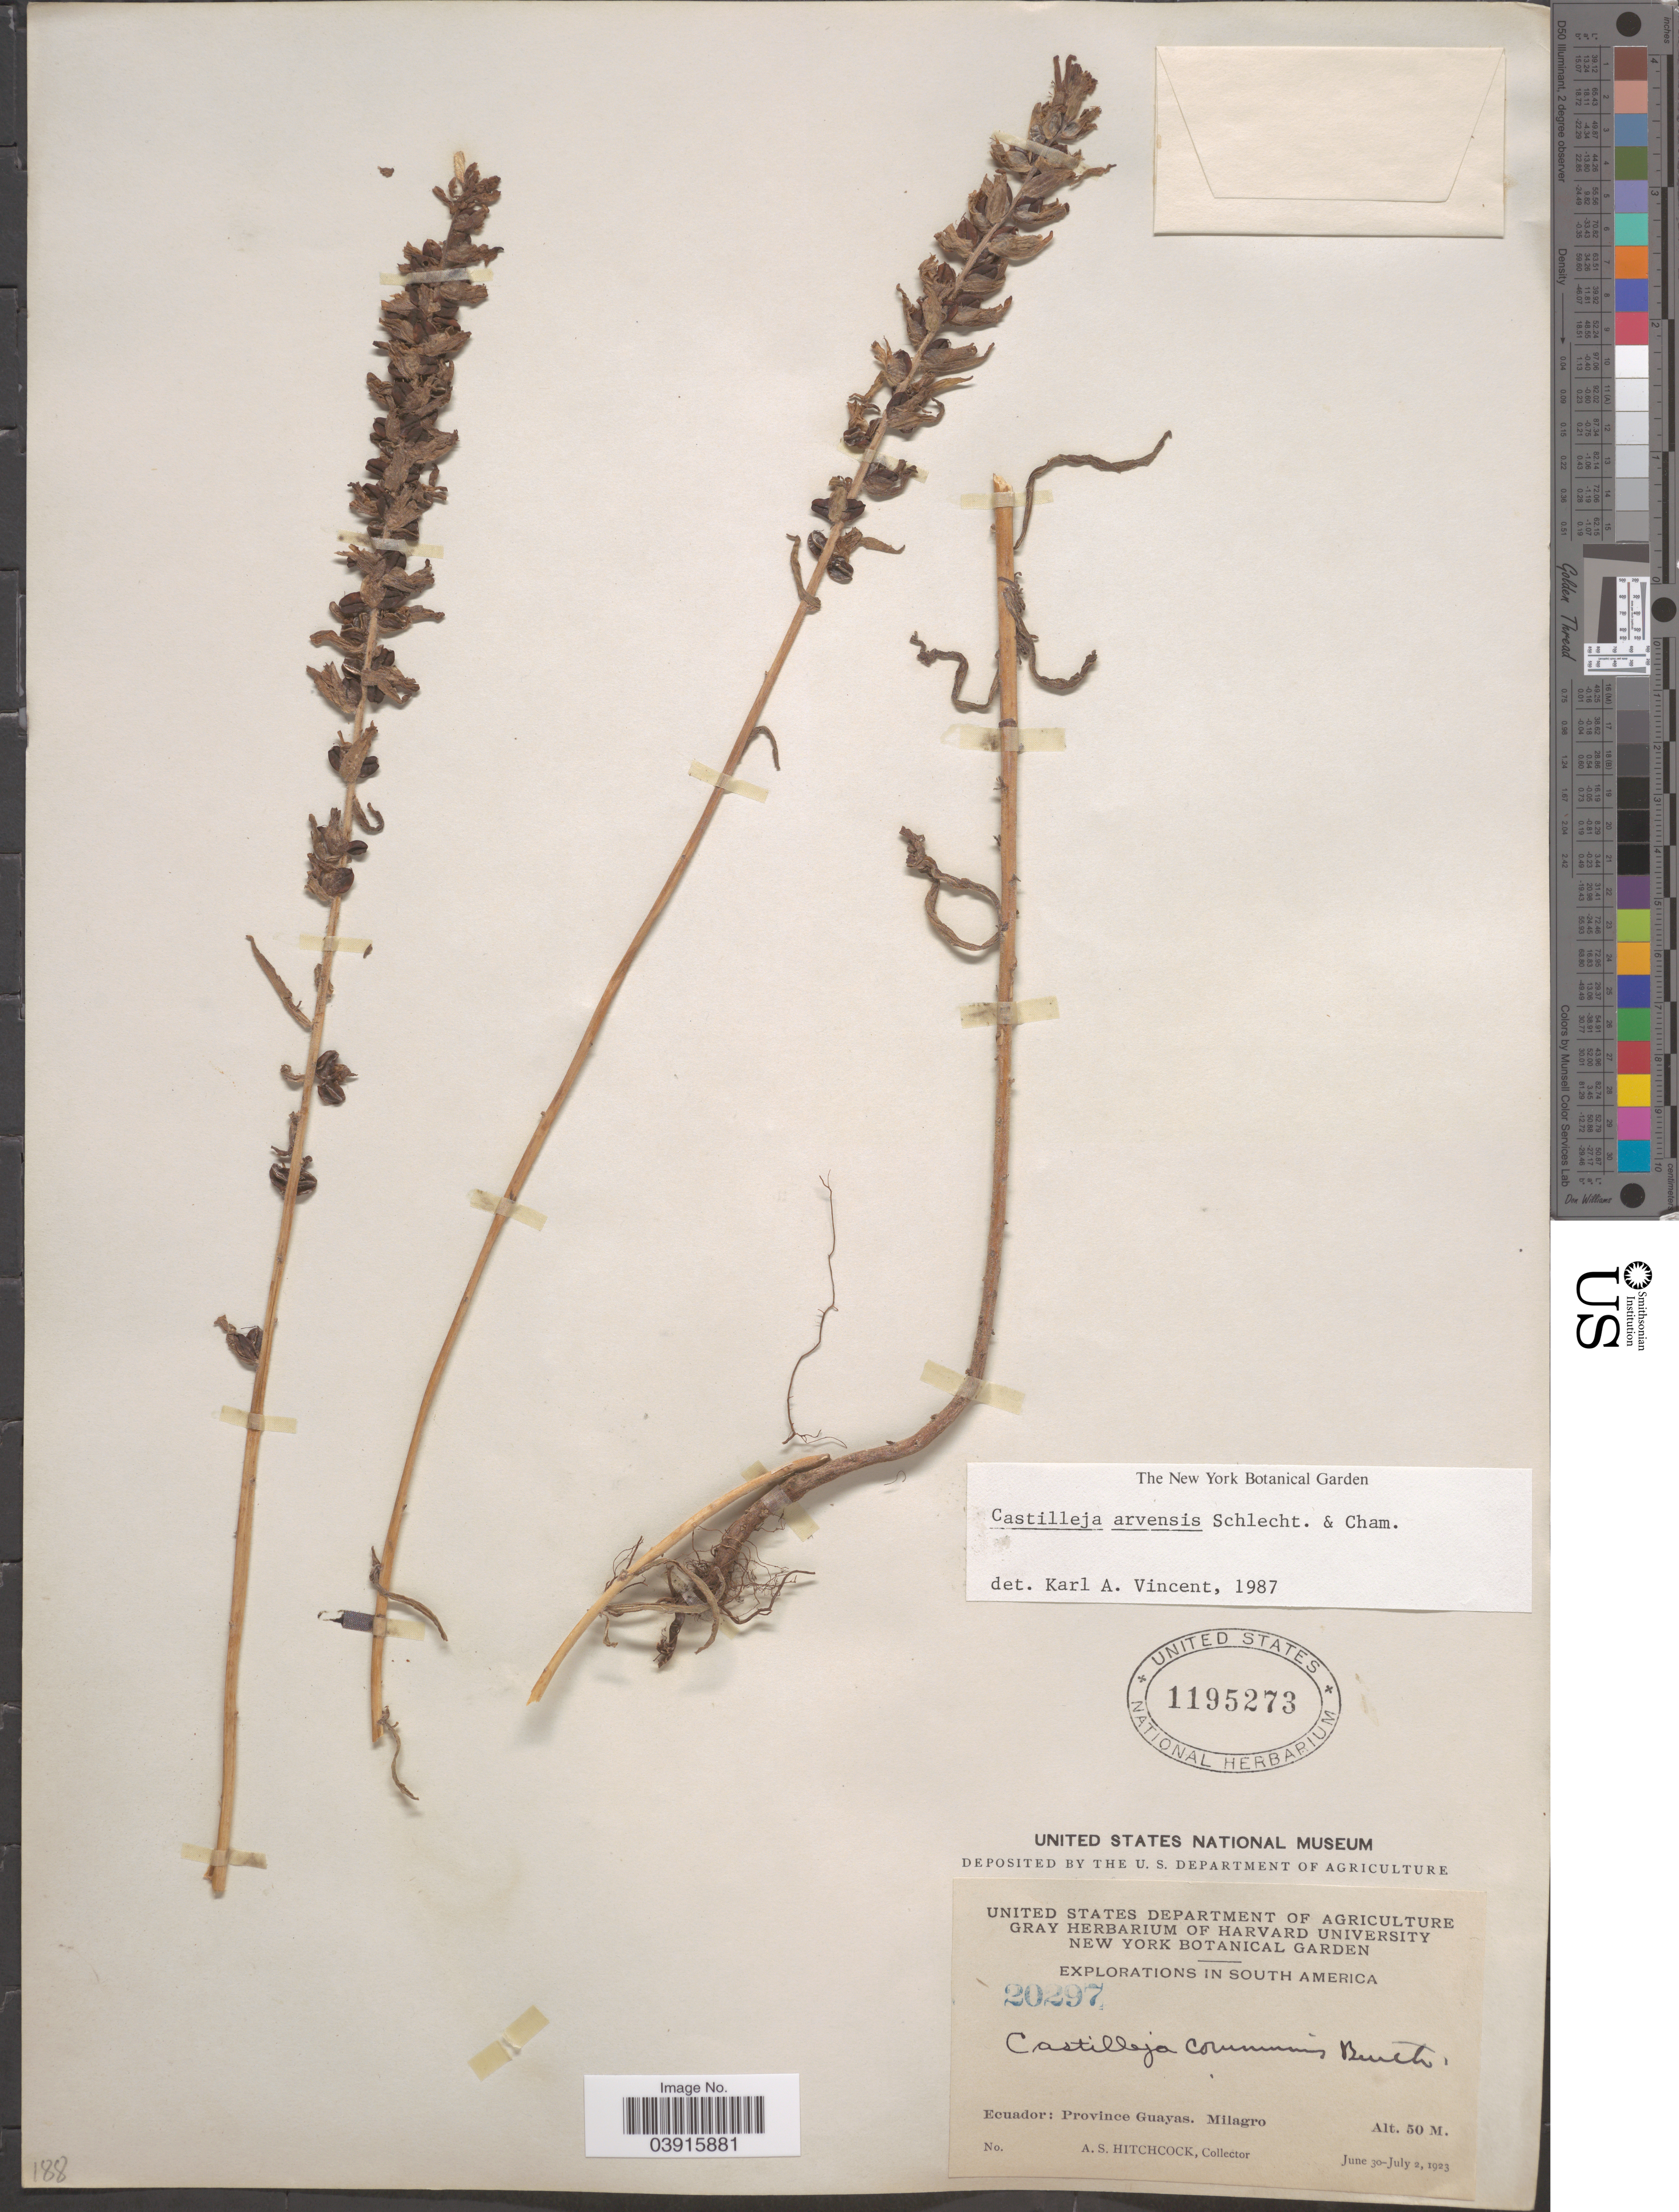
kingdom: Plantae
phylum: Tracheophyta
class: Magnoliopsida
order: Lamiales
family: Orobanchaceae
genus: Castilleja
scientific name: Castilleja arvensis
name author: Schltdl. & Cham.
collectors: A. S. Hitchcock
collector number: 20297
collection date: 1923-06-30/1923-07-02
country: Ecuador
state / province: Guayas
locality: Milagro.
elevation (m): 50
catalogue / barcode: US 1195273